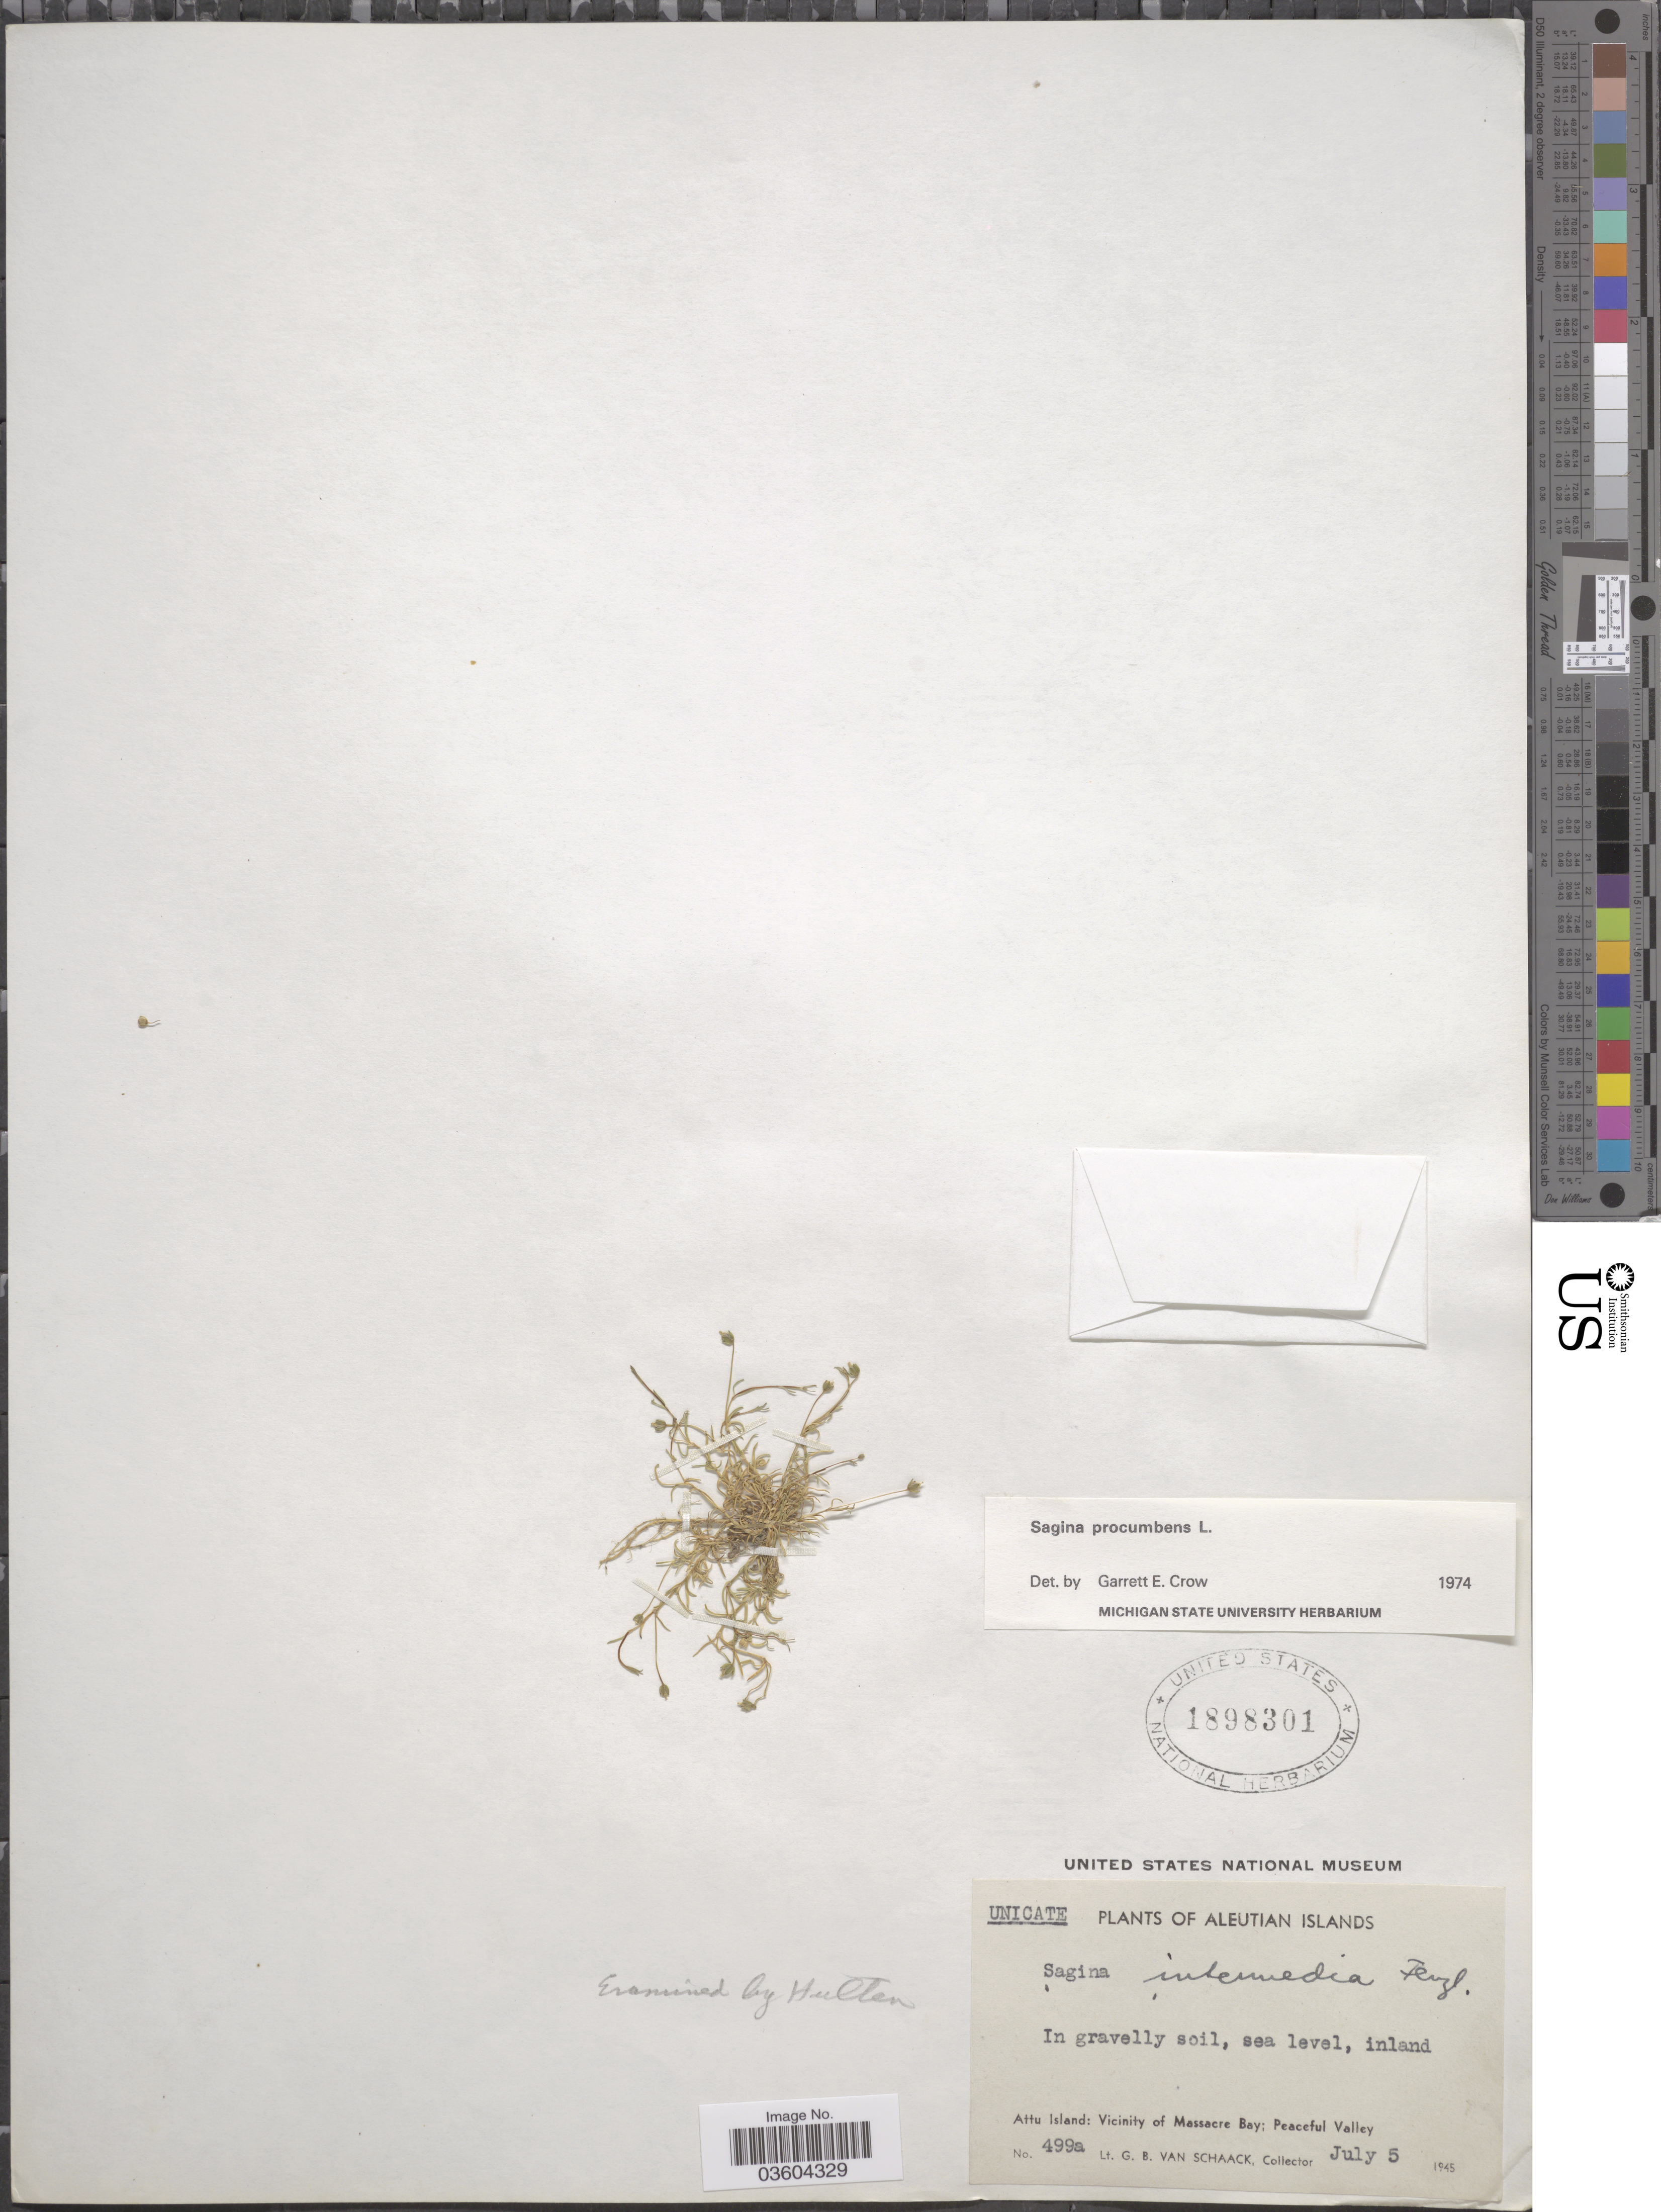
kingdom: Plantae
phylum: Tracheophyta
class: Magnoliopsida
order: Caryophyllales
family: Caryophyllaceae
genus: Sagina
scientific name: Sagina procumbens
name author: L.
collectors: G. Van Schaack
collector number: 499a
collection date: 1945-07-05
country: United States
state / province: Alaska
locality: Aleutian Islands. Attu Island: Vicinity of Massacre Bay; Peaceful Valley.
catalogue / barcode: US 1898301